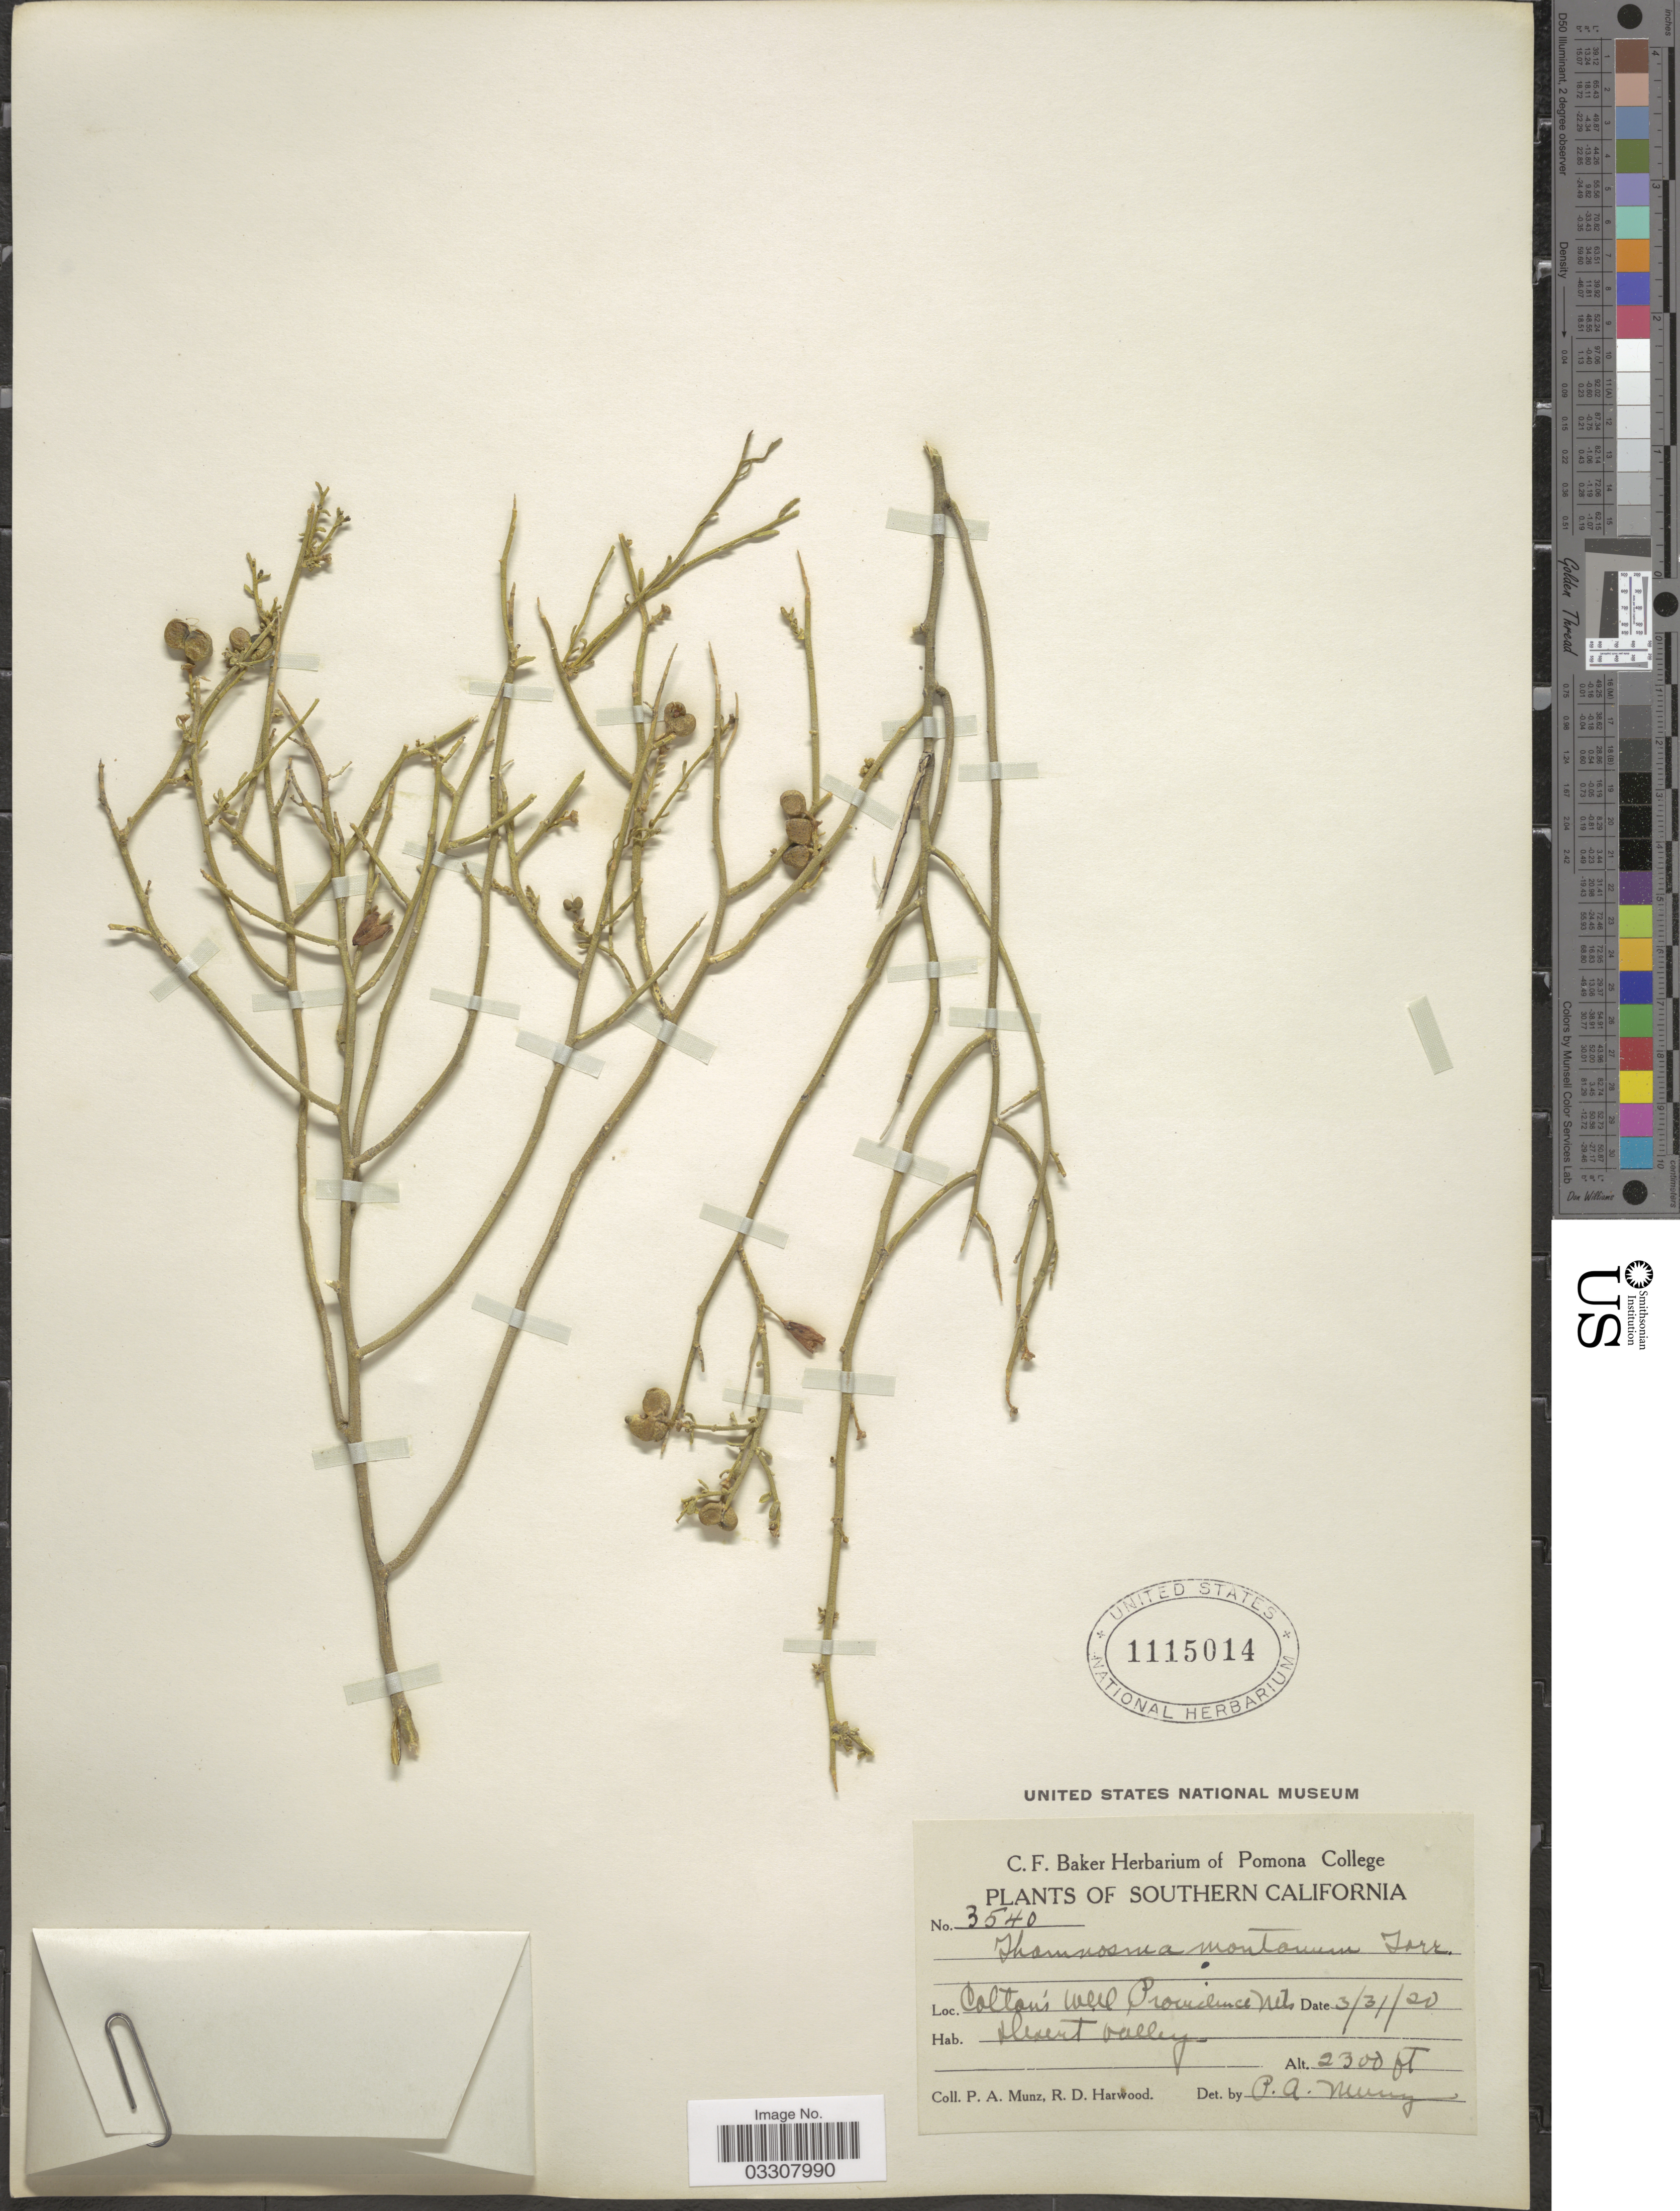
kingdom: Plantae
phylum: Tracheophyta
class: Magnoliopsida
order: Sapindales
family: Rutaceae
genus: Thamnosma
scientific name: Thamnosma montana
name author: Torr. & Frém.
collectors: P. A. Munz & R. Harwood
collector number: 3540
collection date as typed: Transcribed d/m/y: 31/3/20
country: United States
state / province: California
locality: Southern California. Colton's Well Providence Mts.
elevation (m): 701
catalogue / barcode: US 1115014